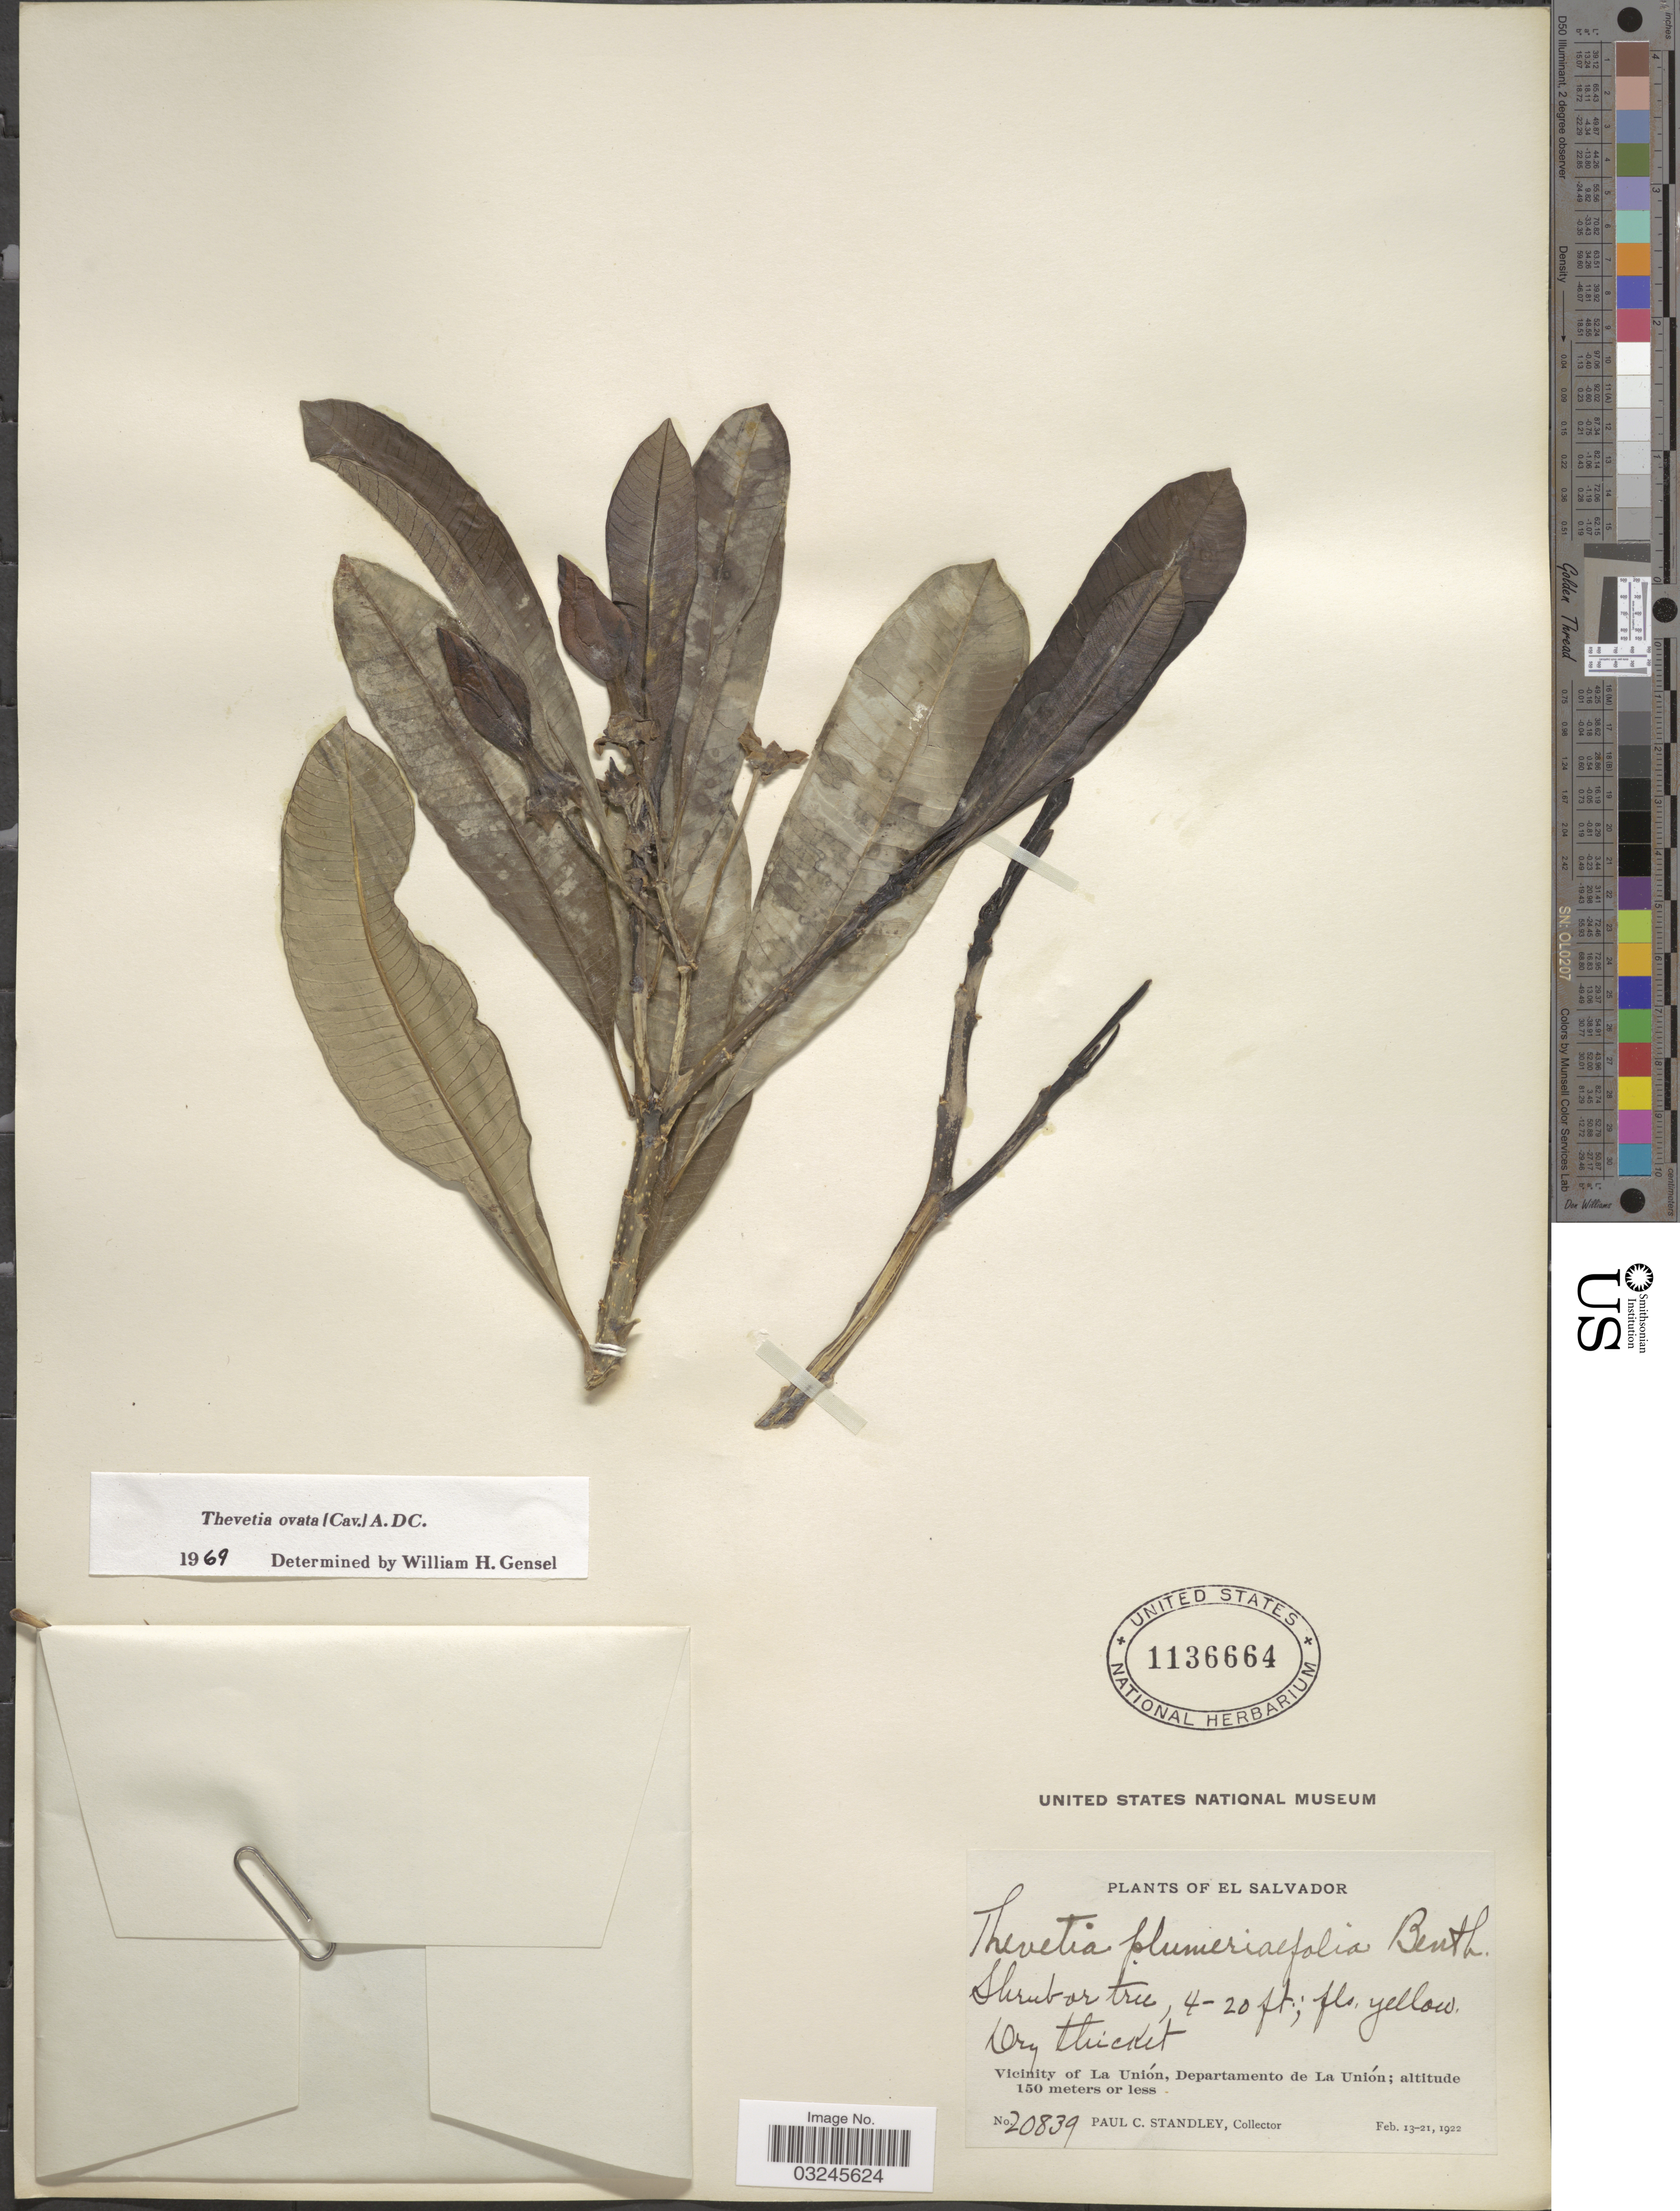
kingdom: Plantae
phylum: Tracheophyta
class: Magnoliopsida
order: Gentianales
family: Apocynaceae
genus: Thevetia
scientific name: Thevetia ovata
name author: (Cav.) A. DC.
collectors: P. C. Standley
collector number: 20839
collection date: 1922-02-13/1922-02-21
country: El Salvador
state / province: La Union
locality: Vicinity of La Unión, Departamento de La Unión.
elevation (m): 150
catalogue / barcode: US 1136664